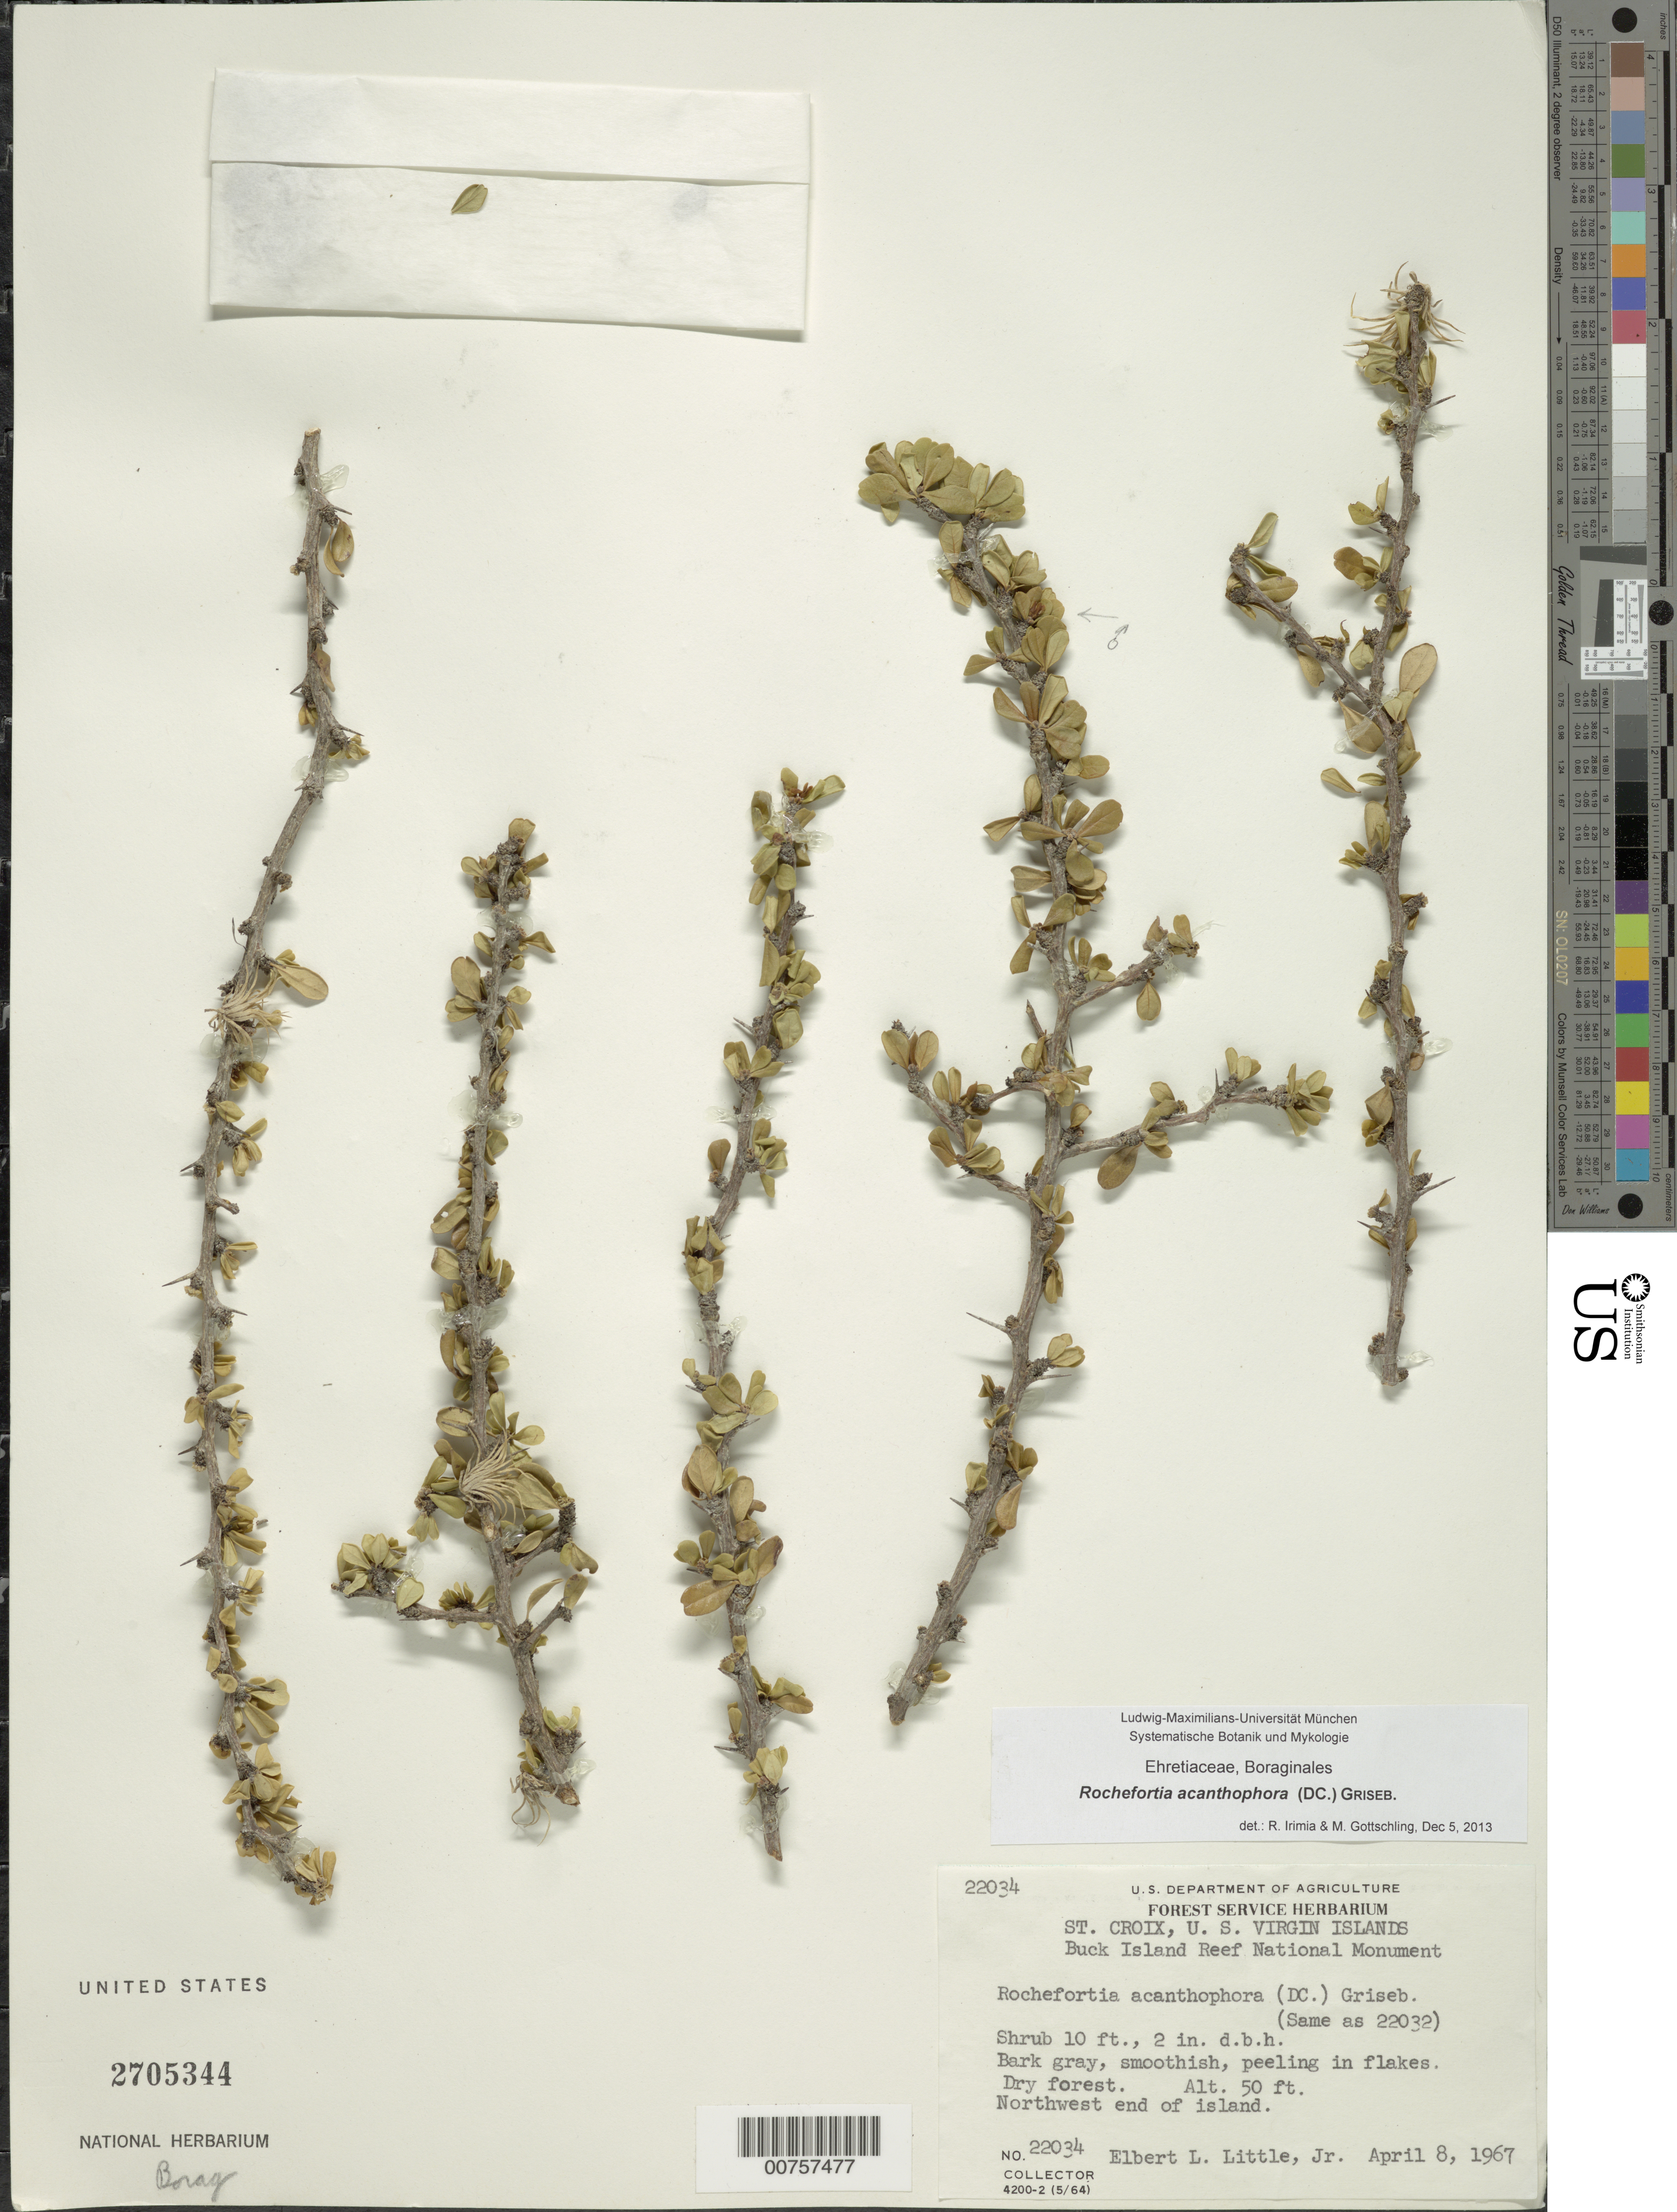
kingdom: Plantae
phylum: Tracheophyta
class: Magnoliopsida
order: Boraginales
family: Ehretiaceae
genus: Rochefortia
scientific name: Rochefortia acanthophora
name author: (DC.) Griseb.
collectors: E. L. Little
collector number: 22034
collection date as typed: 08 Apr 1967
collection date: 1967-04-08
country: U.S. Virgin Islands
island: St. Croix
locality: Buck Island Reef National Monument. NE end of island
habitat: Dry forest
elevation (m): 15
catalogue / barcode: US 2705344